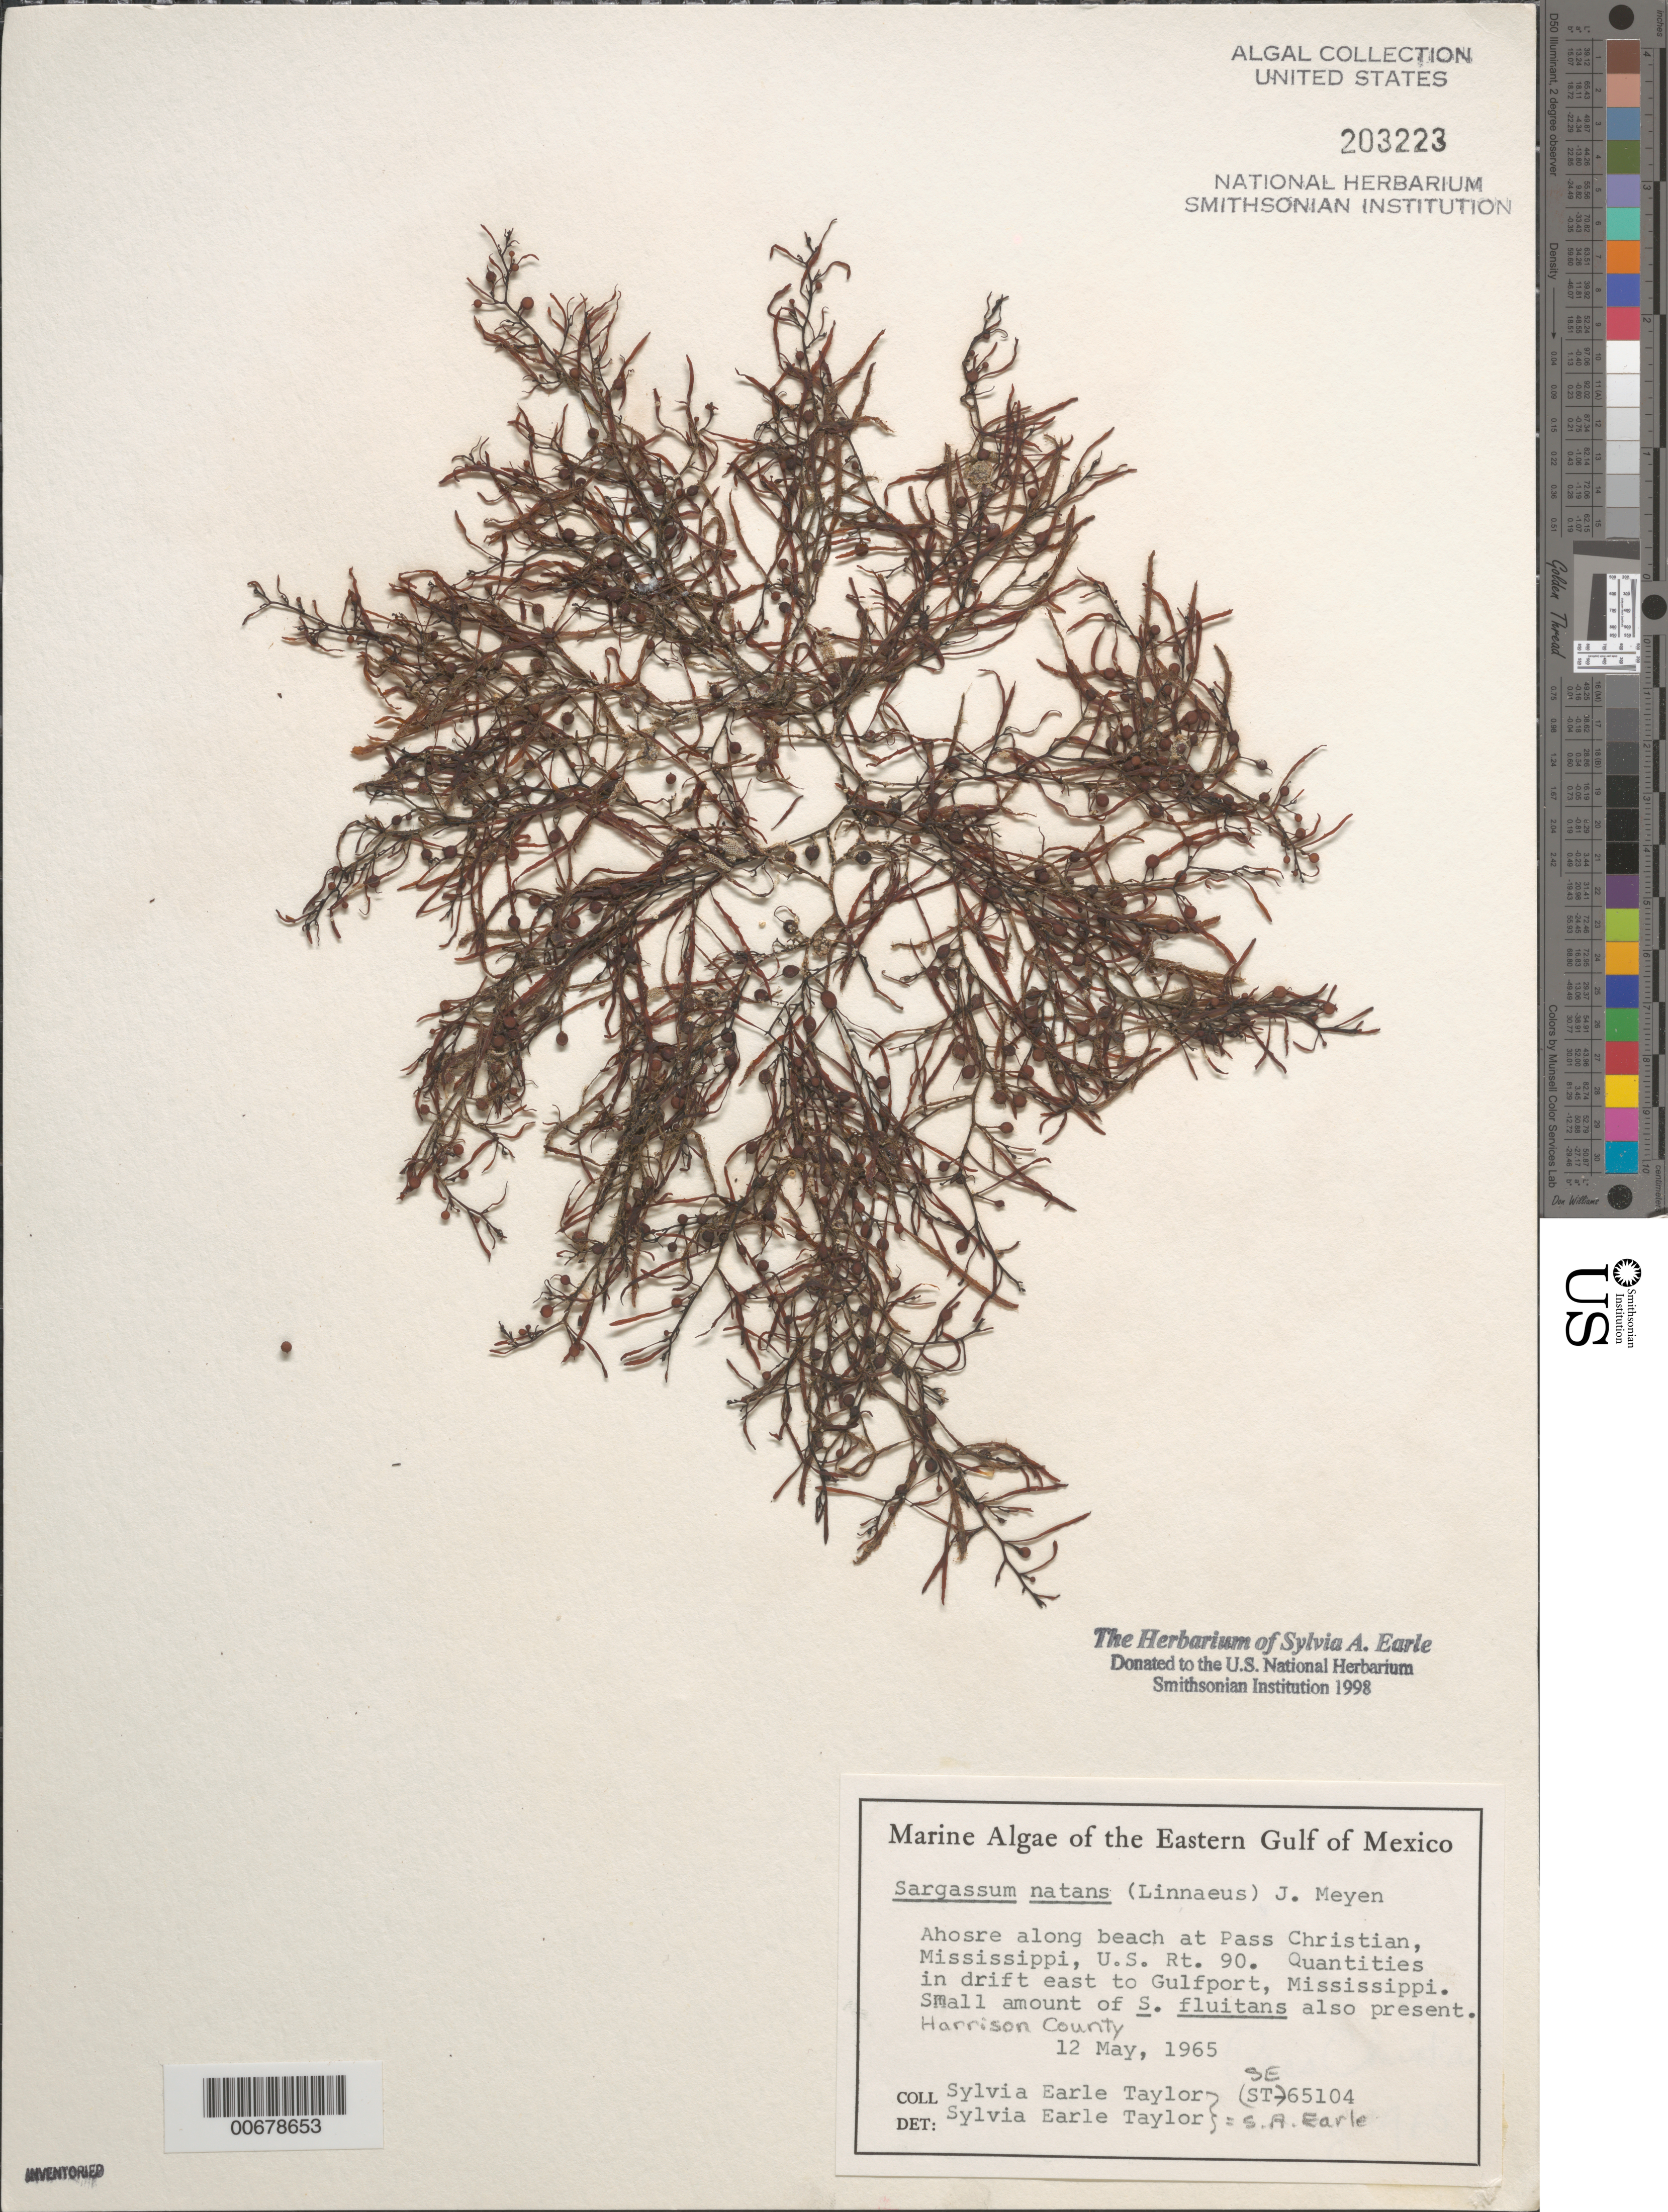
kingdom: Chromista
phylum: Ochrophyta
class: Phaeophyceae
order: Fucales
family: Sargassaceae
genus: Sargassum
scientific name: Sargassum natans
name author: (L.) Gaillon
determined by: Earle, S. A.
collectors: S. A. Earle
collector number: SE 65104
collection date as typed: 12 May 1965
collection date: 1965-05-12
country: United States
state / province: Mississippi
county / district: Harrison County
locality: Pass Christian, US Route 90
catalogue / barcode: US 203223